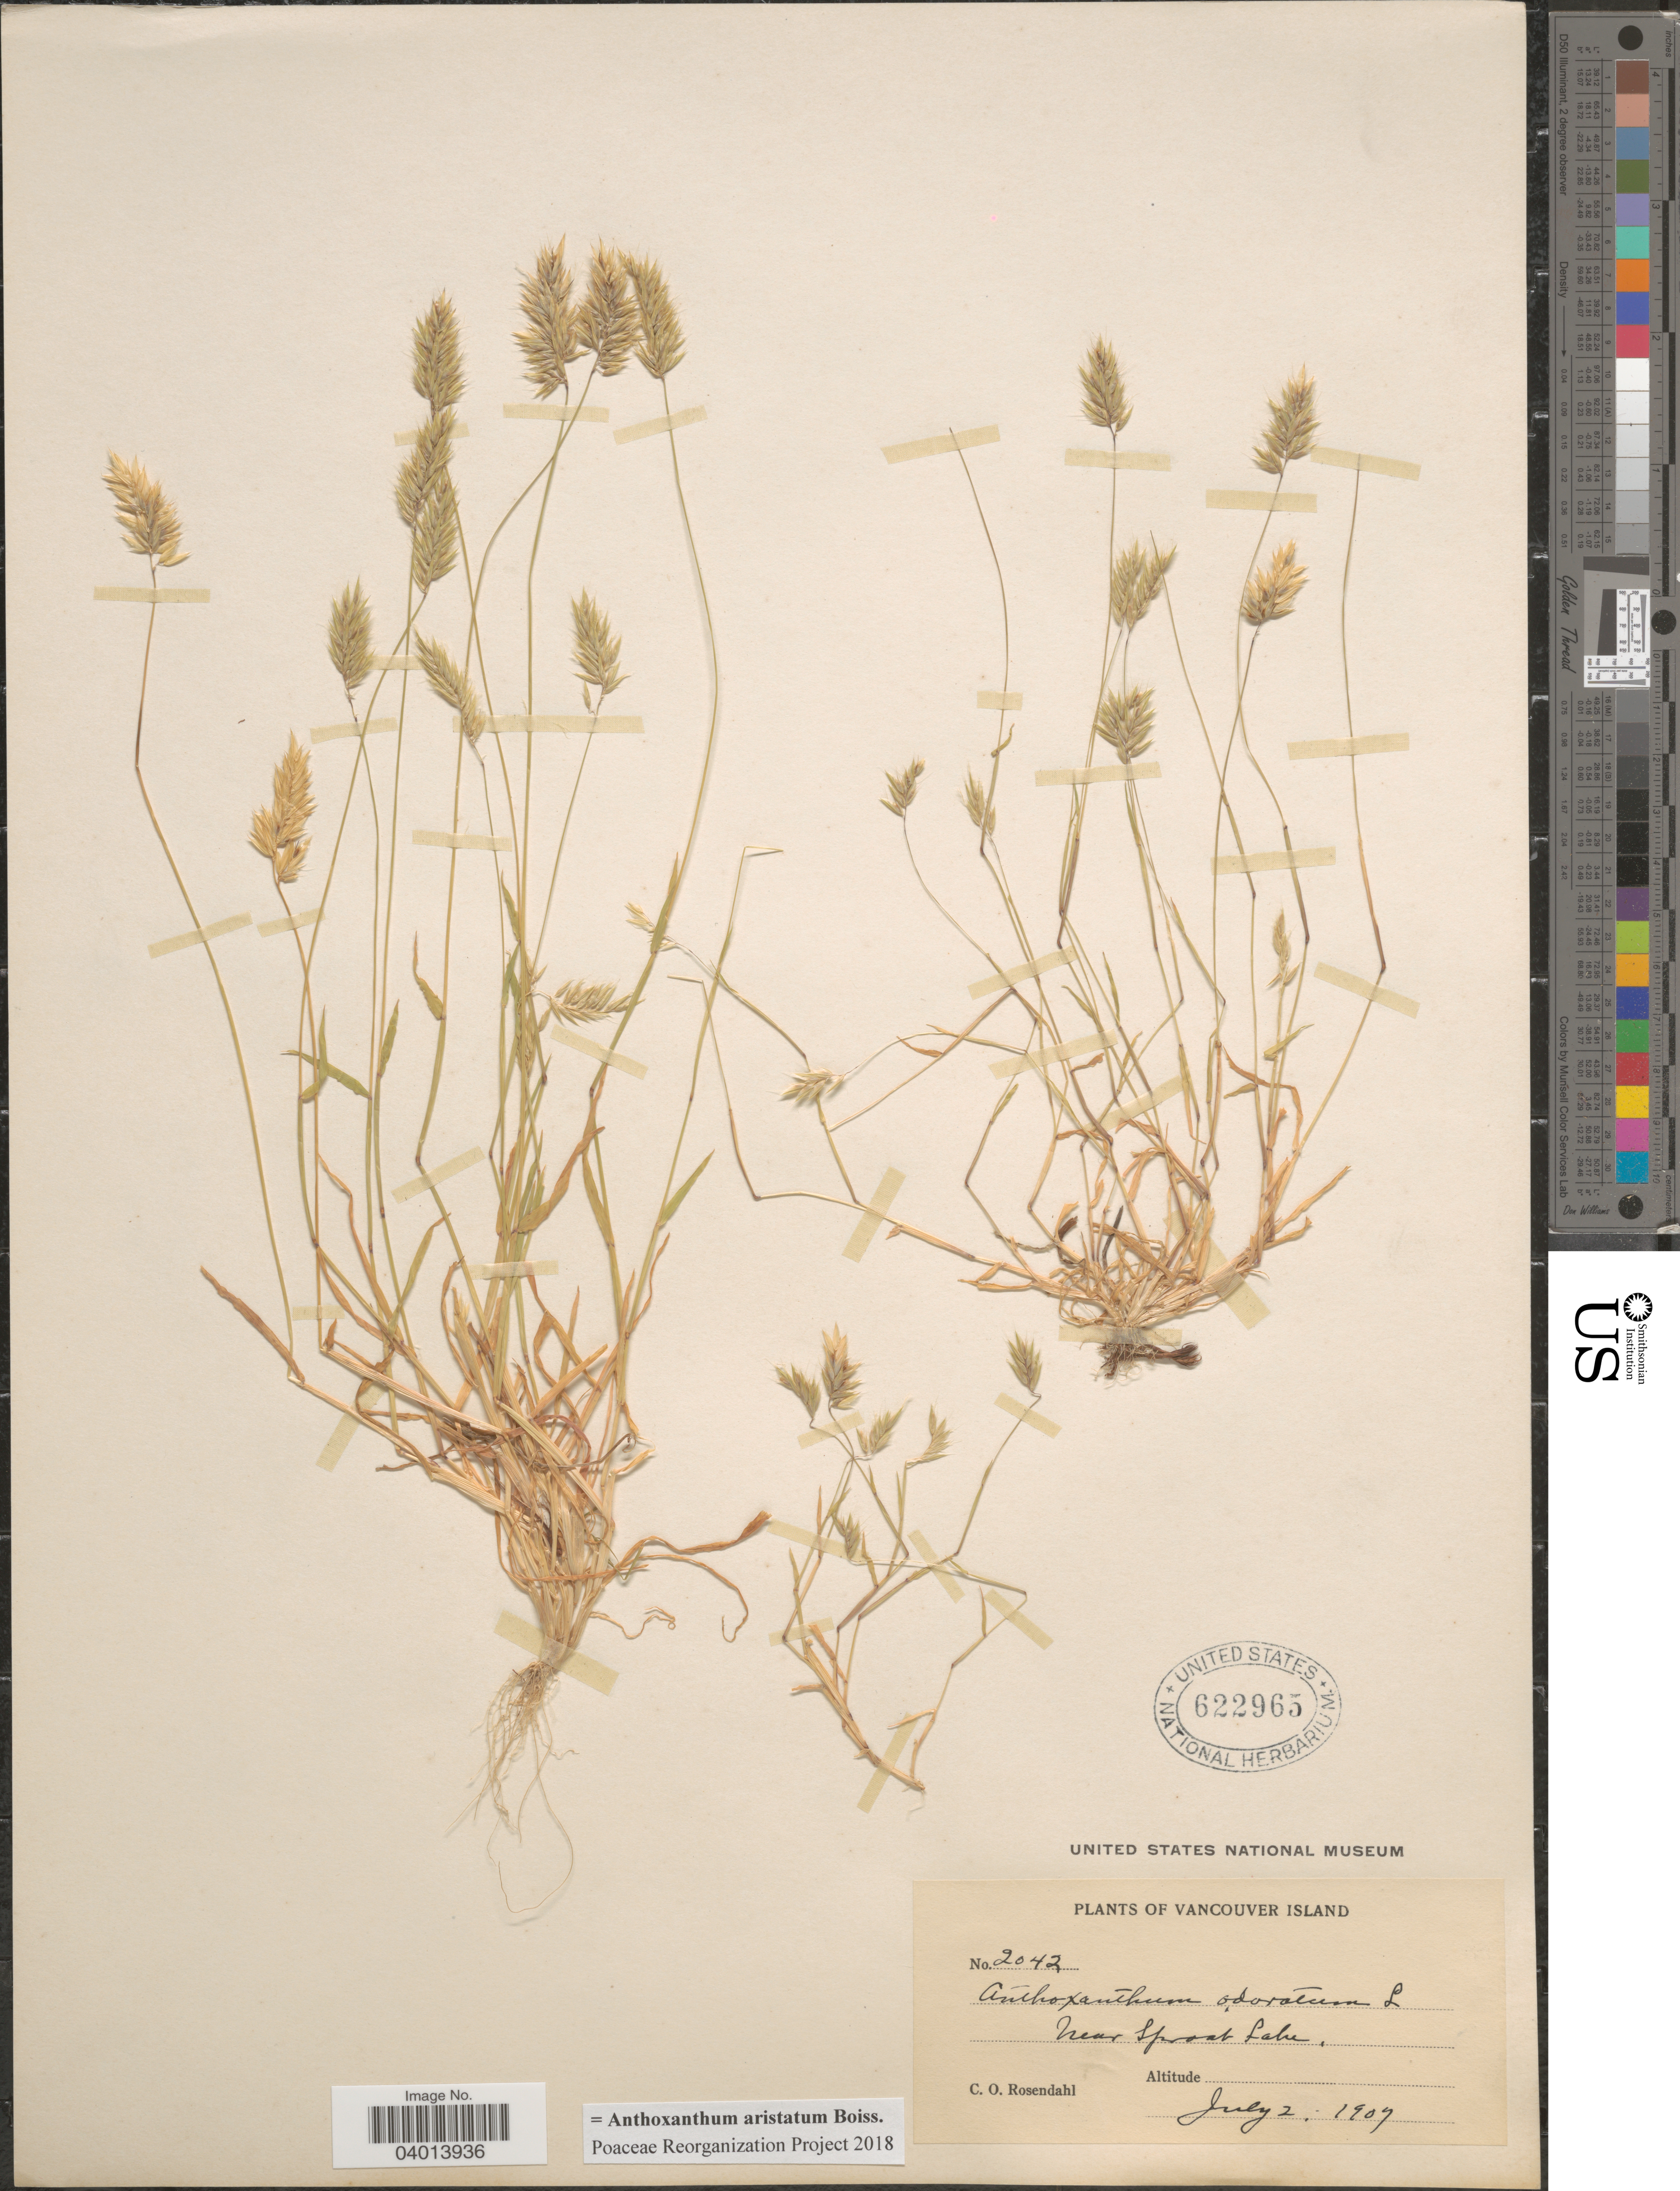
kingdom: Plantae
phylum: Tracheophyta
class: Liliopsida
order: Poales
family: Poaceae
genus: Anthoxanthum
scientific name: Anthoxanthum aristatum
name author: Boiss.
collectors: C. O. Rosendahl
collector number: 2042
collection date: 1909-07-02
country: Canada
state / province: British Columbia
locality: Vancouver Island. Near Sproat Lake.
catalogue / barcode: US 622965